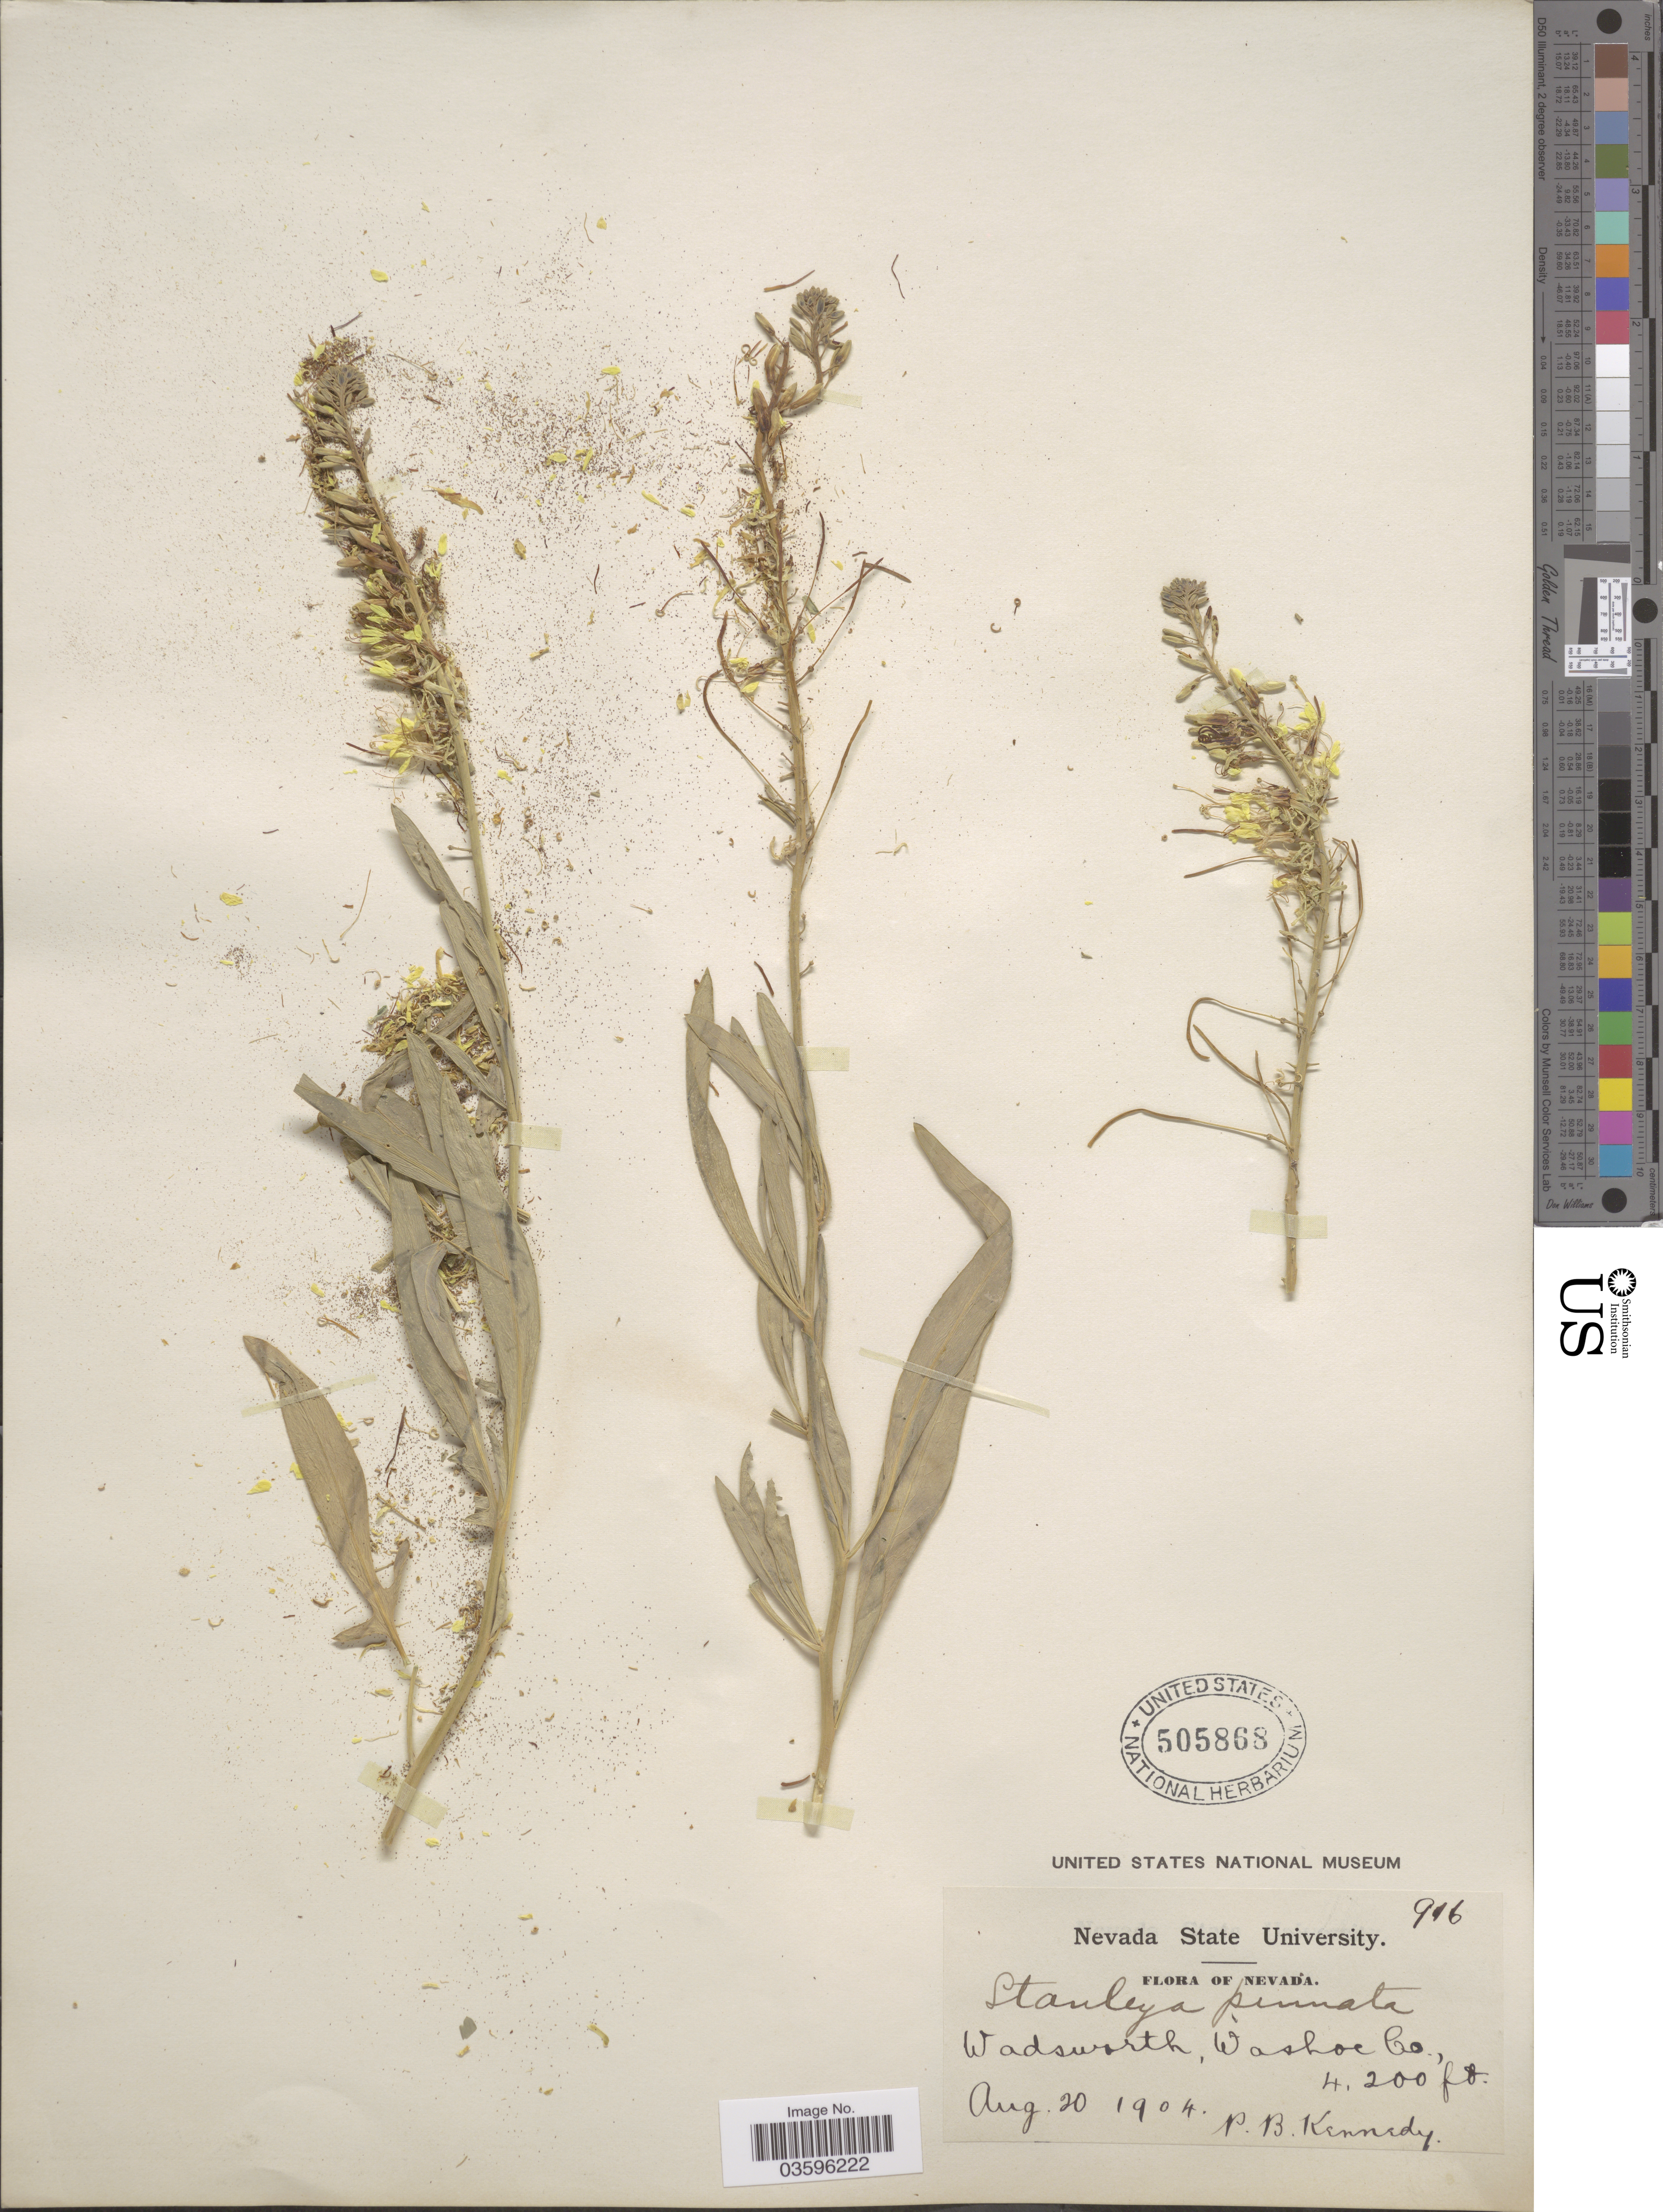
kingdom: Plantae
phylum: Tracheophyta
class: Magnoliopsida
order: Brassicales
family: Brassicaceae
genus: Stanleya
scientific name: Stanleya pinnata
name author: (Pursh) Britton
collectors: P. B. Kennedy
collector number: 916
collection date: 1904-08-20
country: United States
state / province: Nevada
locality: Wadsworth, Washoe Co.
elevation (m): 1280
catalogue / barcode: US 505868